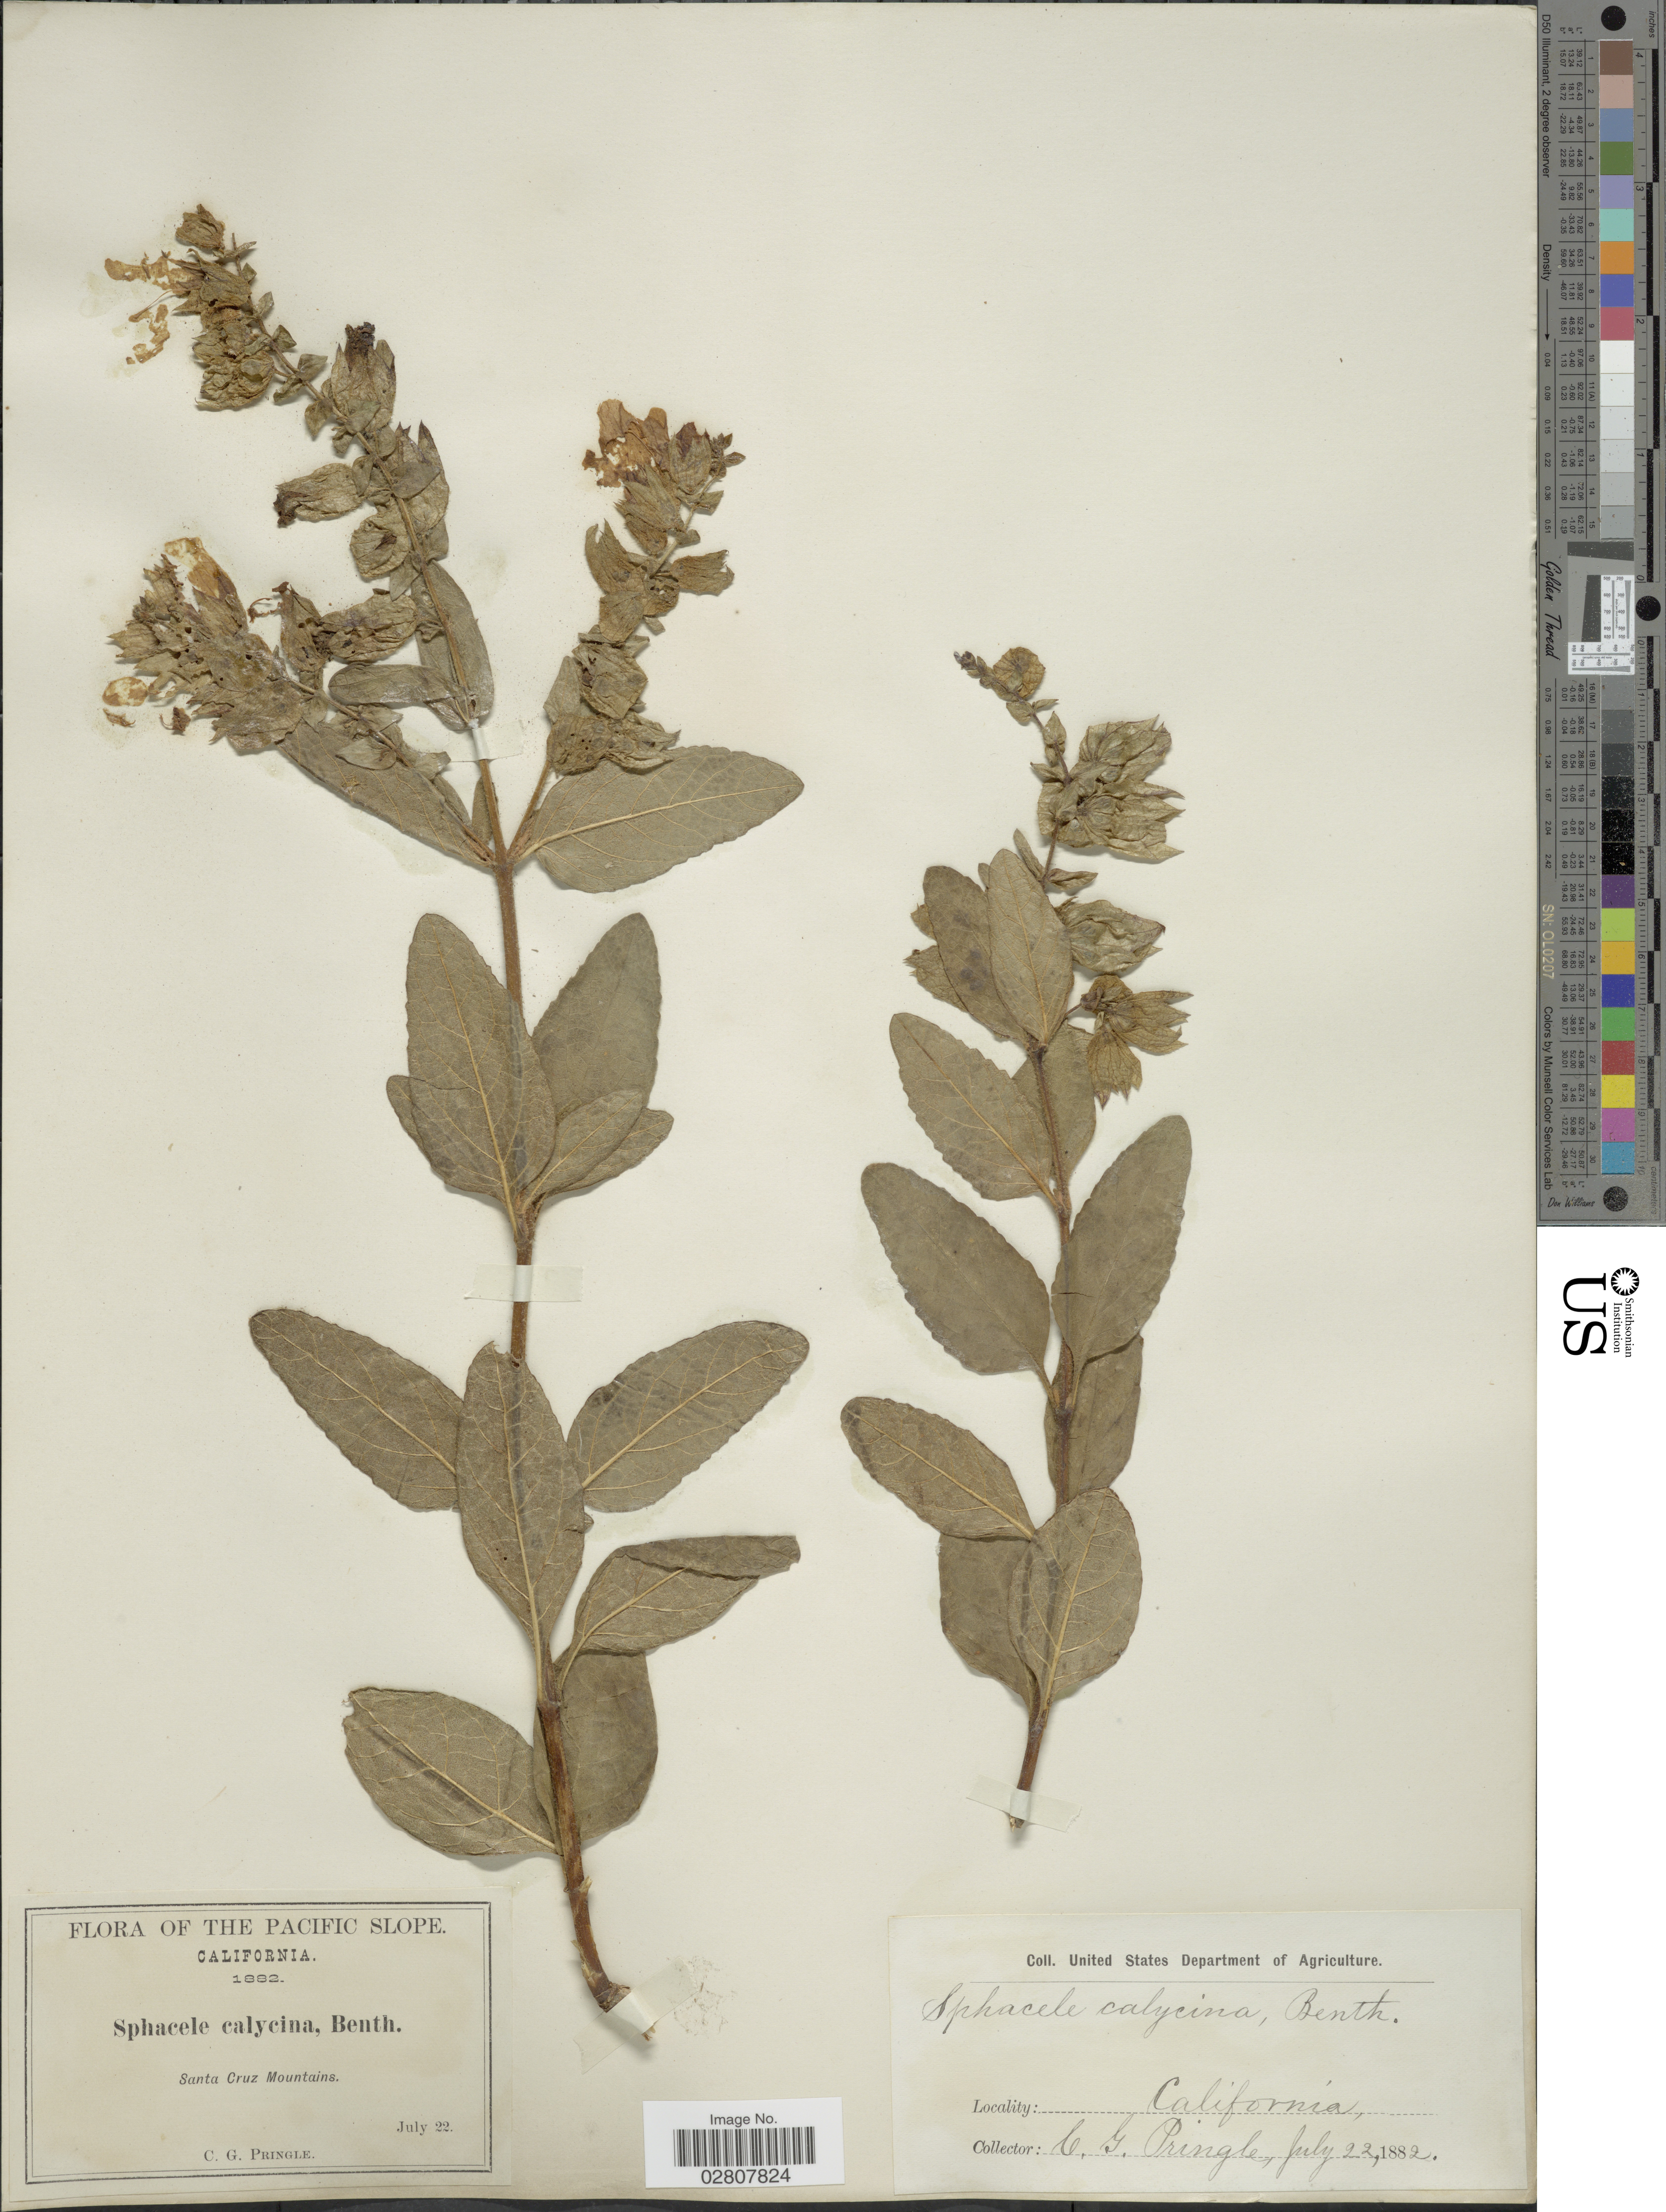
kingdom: Plantae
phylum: Tracheophyta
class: Magnoliopsida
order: Lamiales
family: Lamiaceae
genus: Lepechinia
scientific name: Lepechinia calycina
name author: (Benth.) Epling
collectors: C. G. Pringle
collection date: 1882-07-22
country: United States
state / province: California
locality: The Pacific Slope. Santa Cruz Mountains.